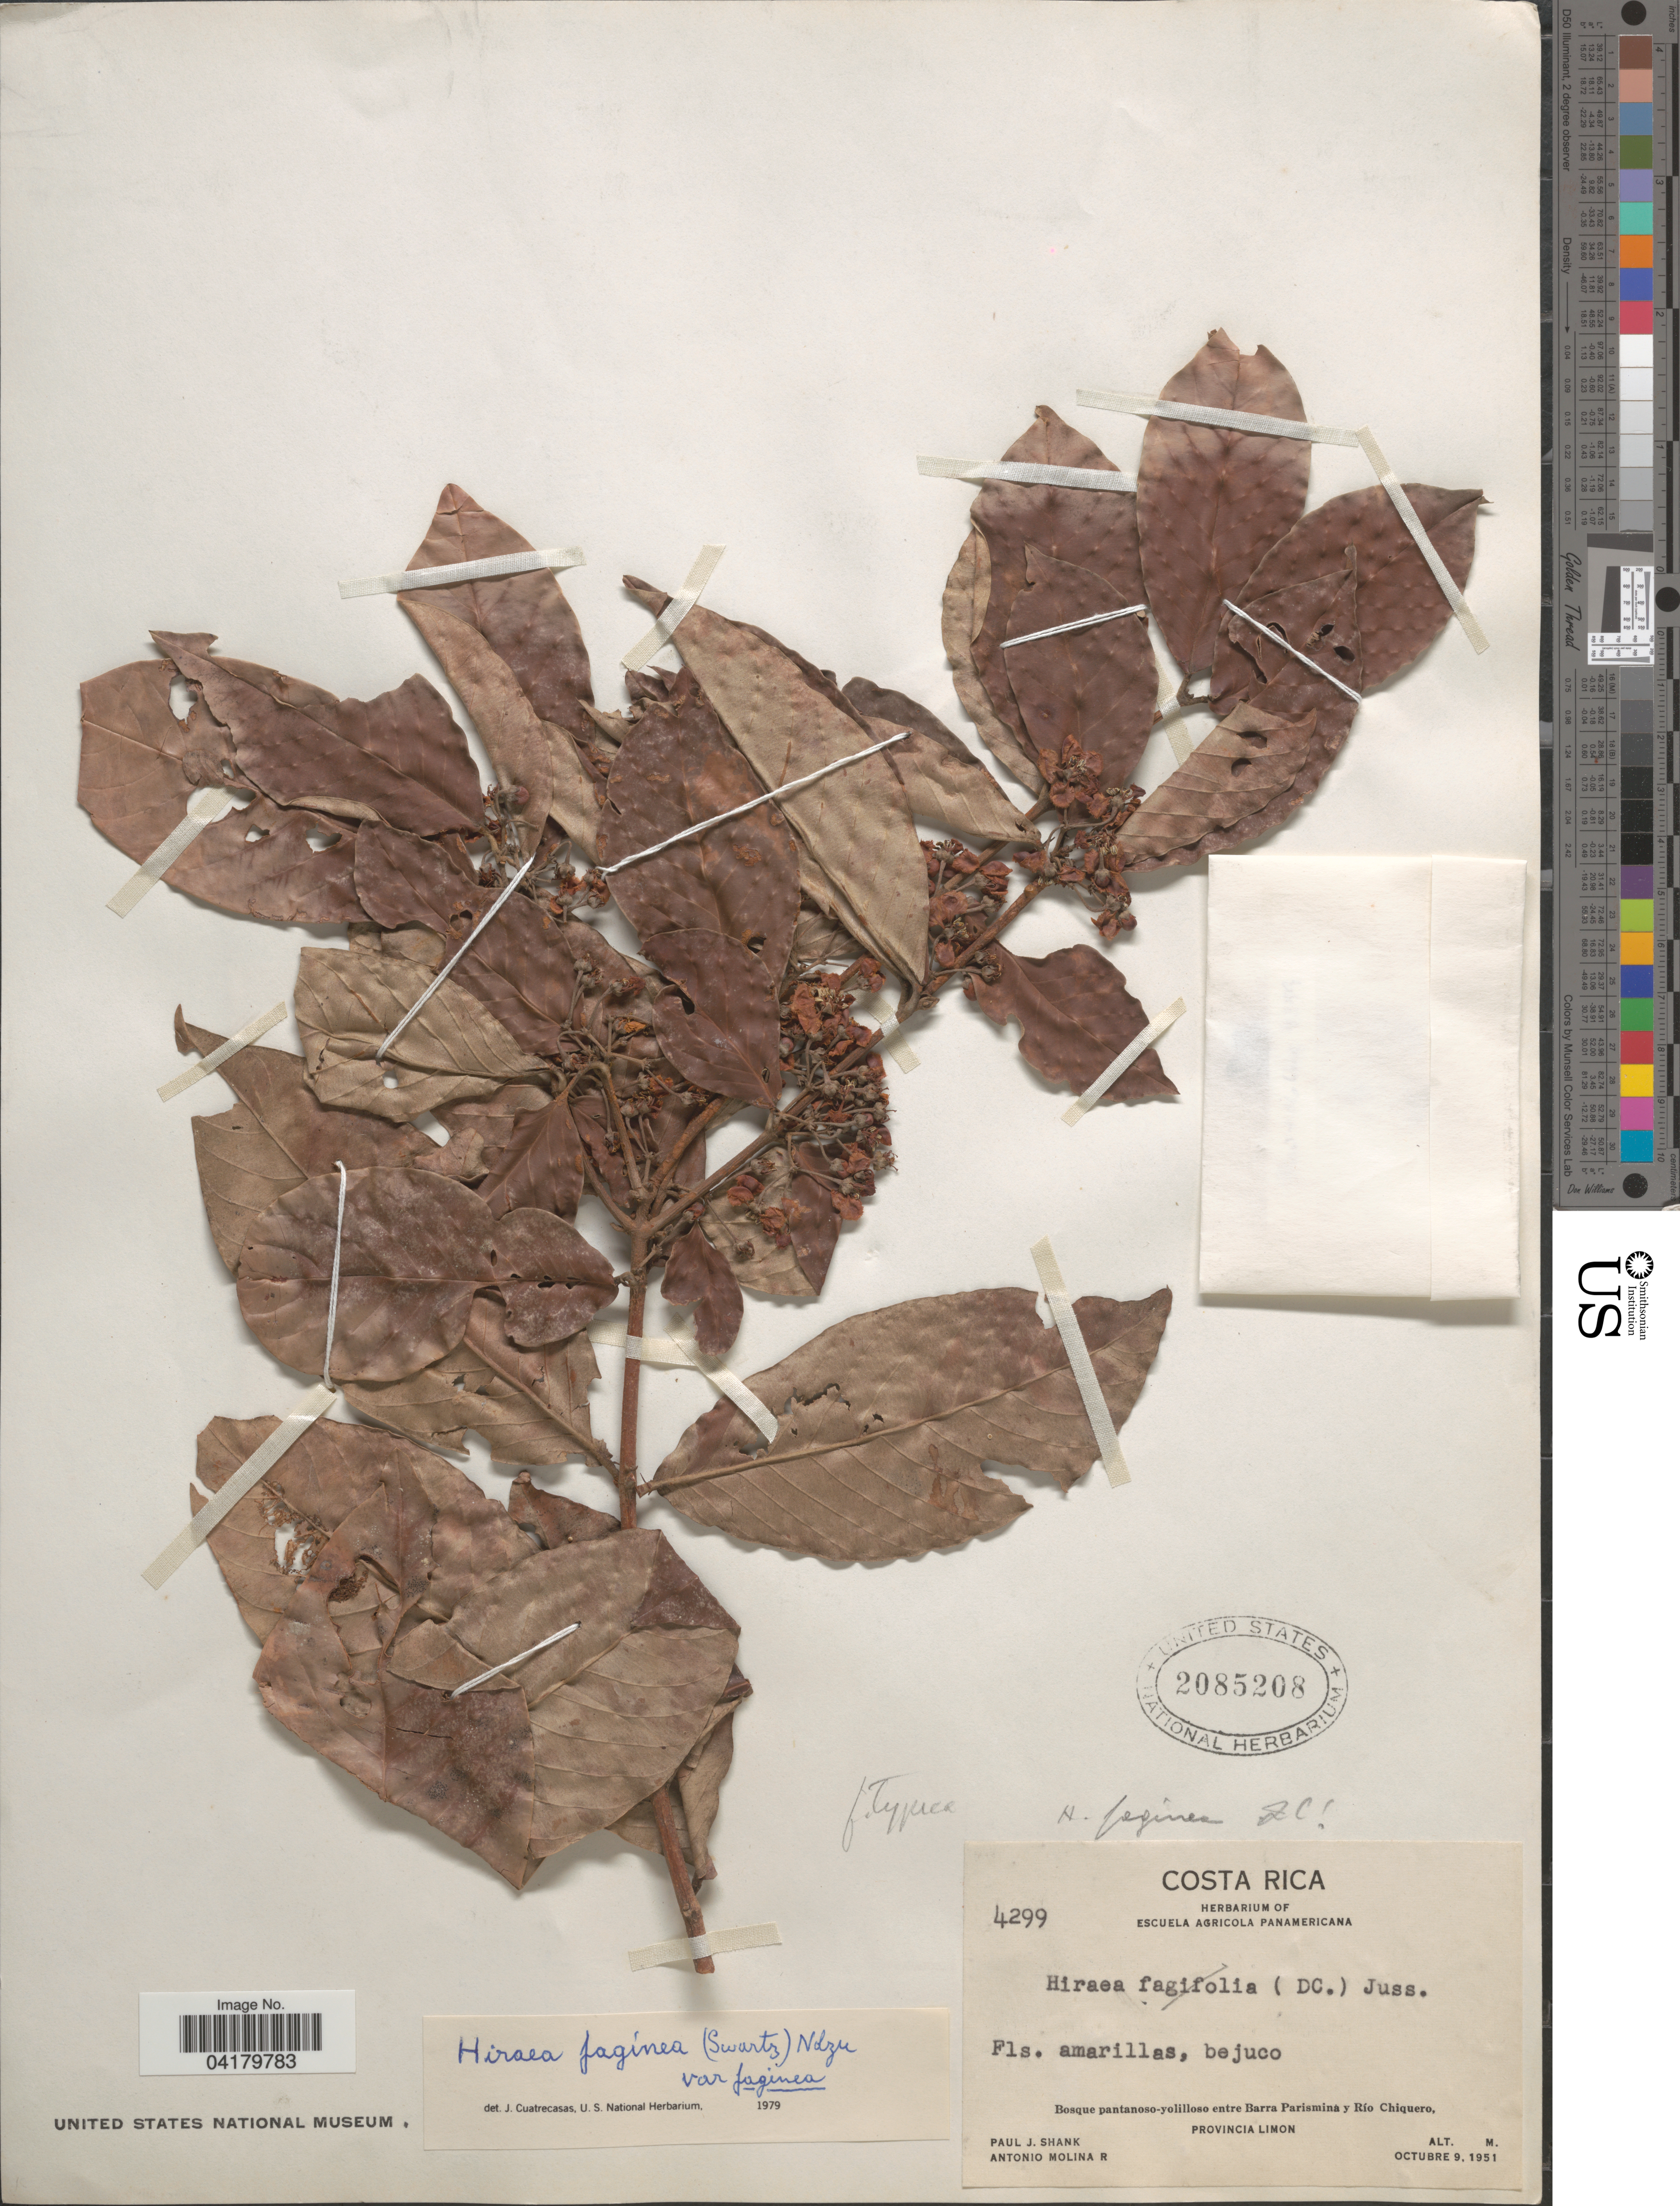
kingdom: Plantae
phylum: Tracheophyta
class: Magnoliopsida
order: Malpighiales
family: Malpighiaceae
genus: Hiraea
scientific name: Hiraea faginea var. faginea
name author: (Sw.) Nied.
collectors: P. J. Shank & A. Molina R.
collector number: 4299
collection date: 1951-10-09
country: Costa Rica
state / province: Limón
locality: Entre Barra Parismina y Río Chiquero.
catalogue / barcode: US 2085208